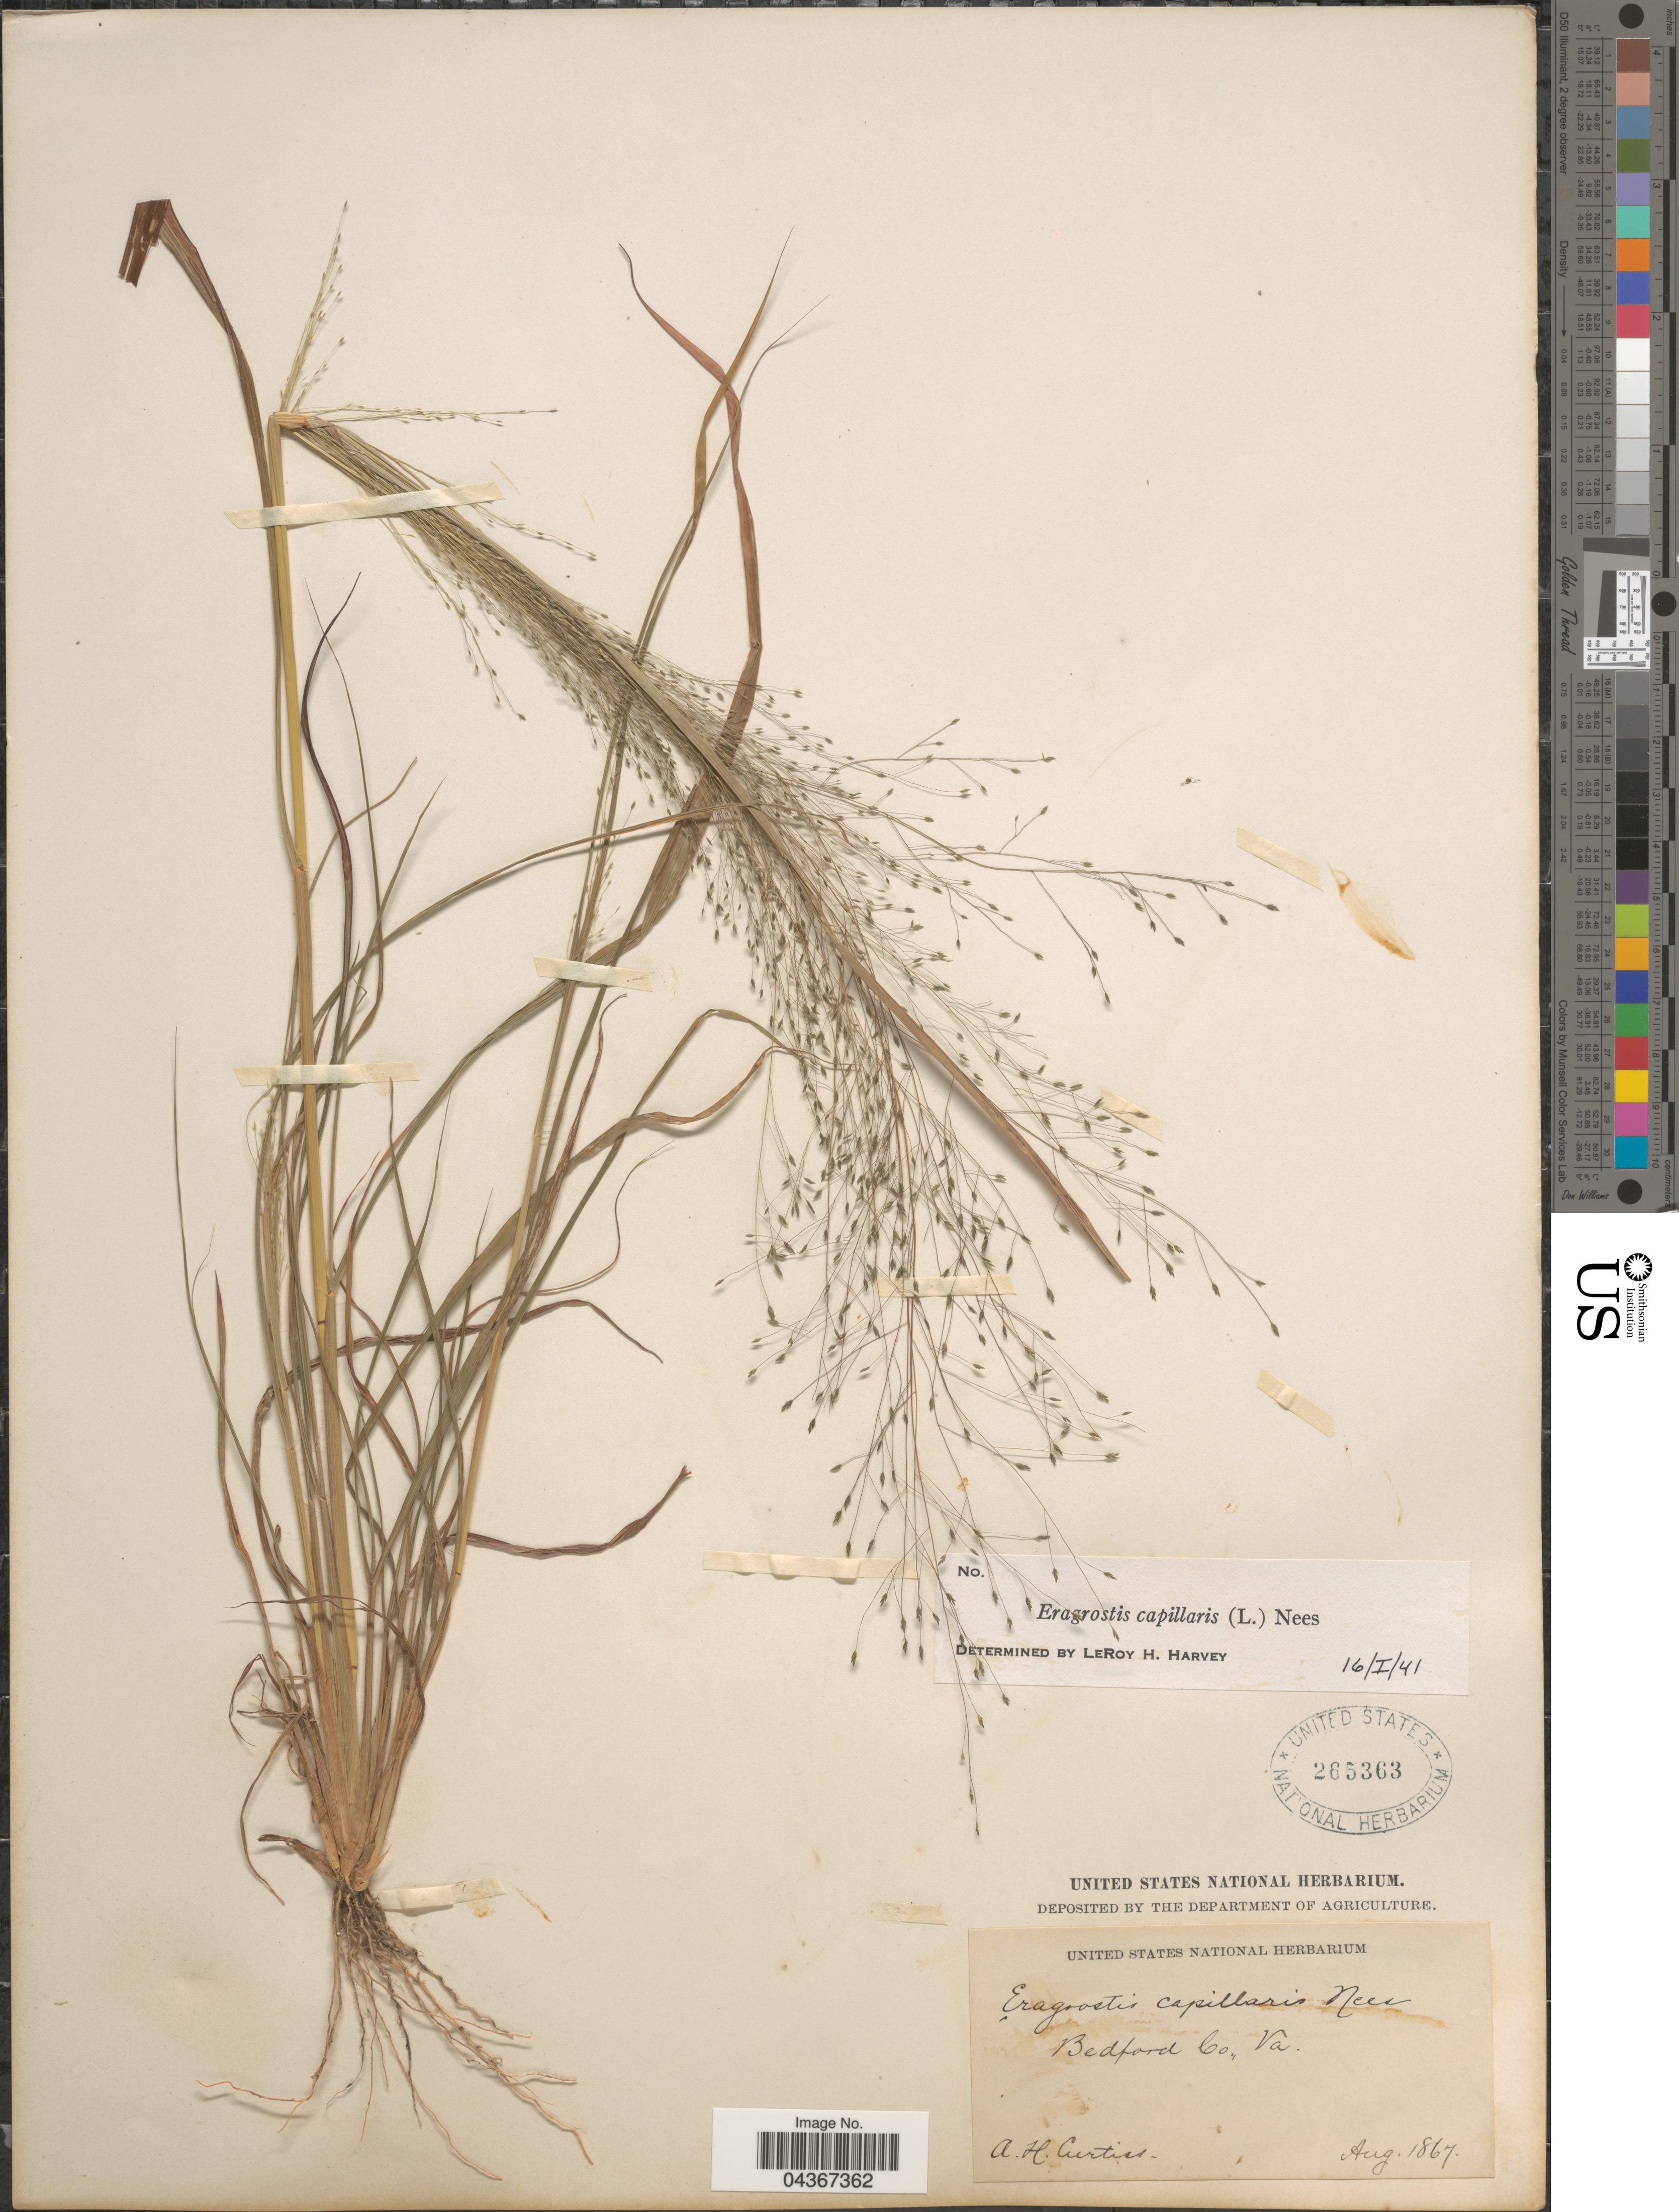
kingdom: Plantae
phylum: Tracheophyta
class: Liliopsida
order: Poales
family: Poaceae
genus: Eragrostis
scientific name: Eragrostis capillaris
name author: (L.) Nees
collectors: A. H. Curtiss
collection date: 1867-08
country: United States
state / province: Virginia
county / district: Bedford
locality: Bedford Co.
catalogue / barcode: US 265363